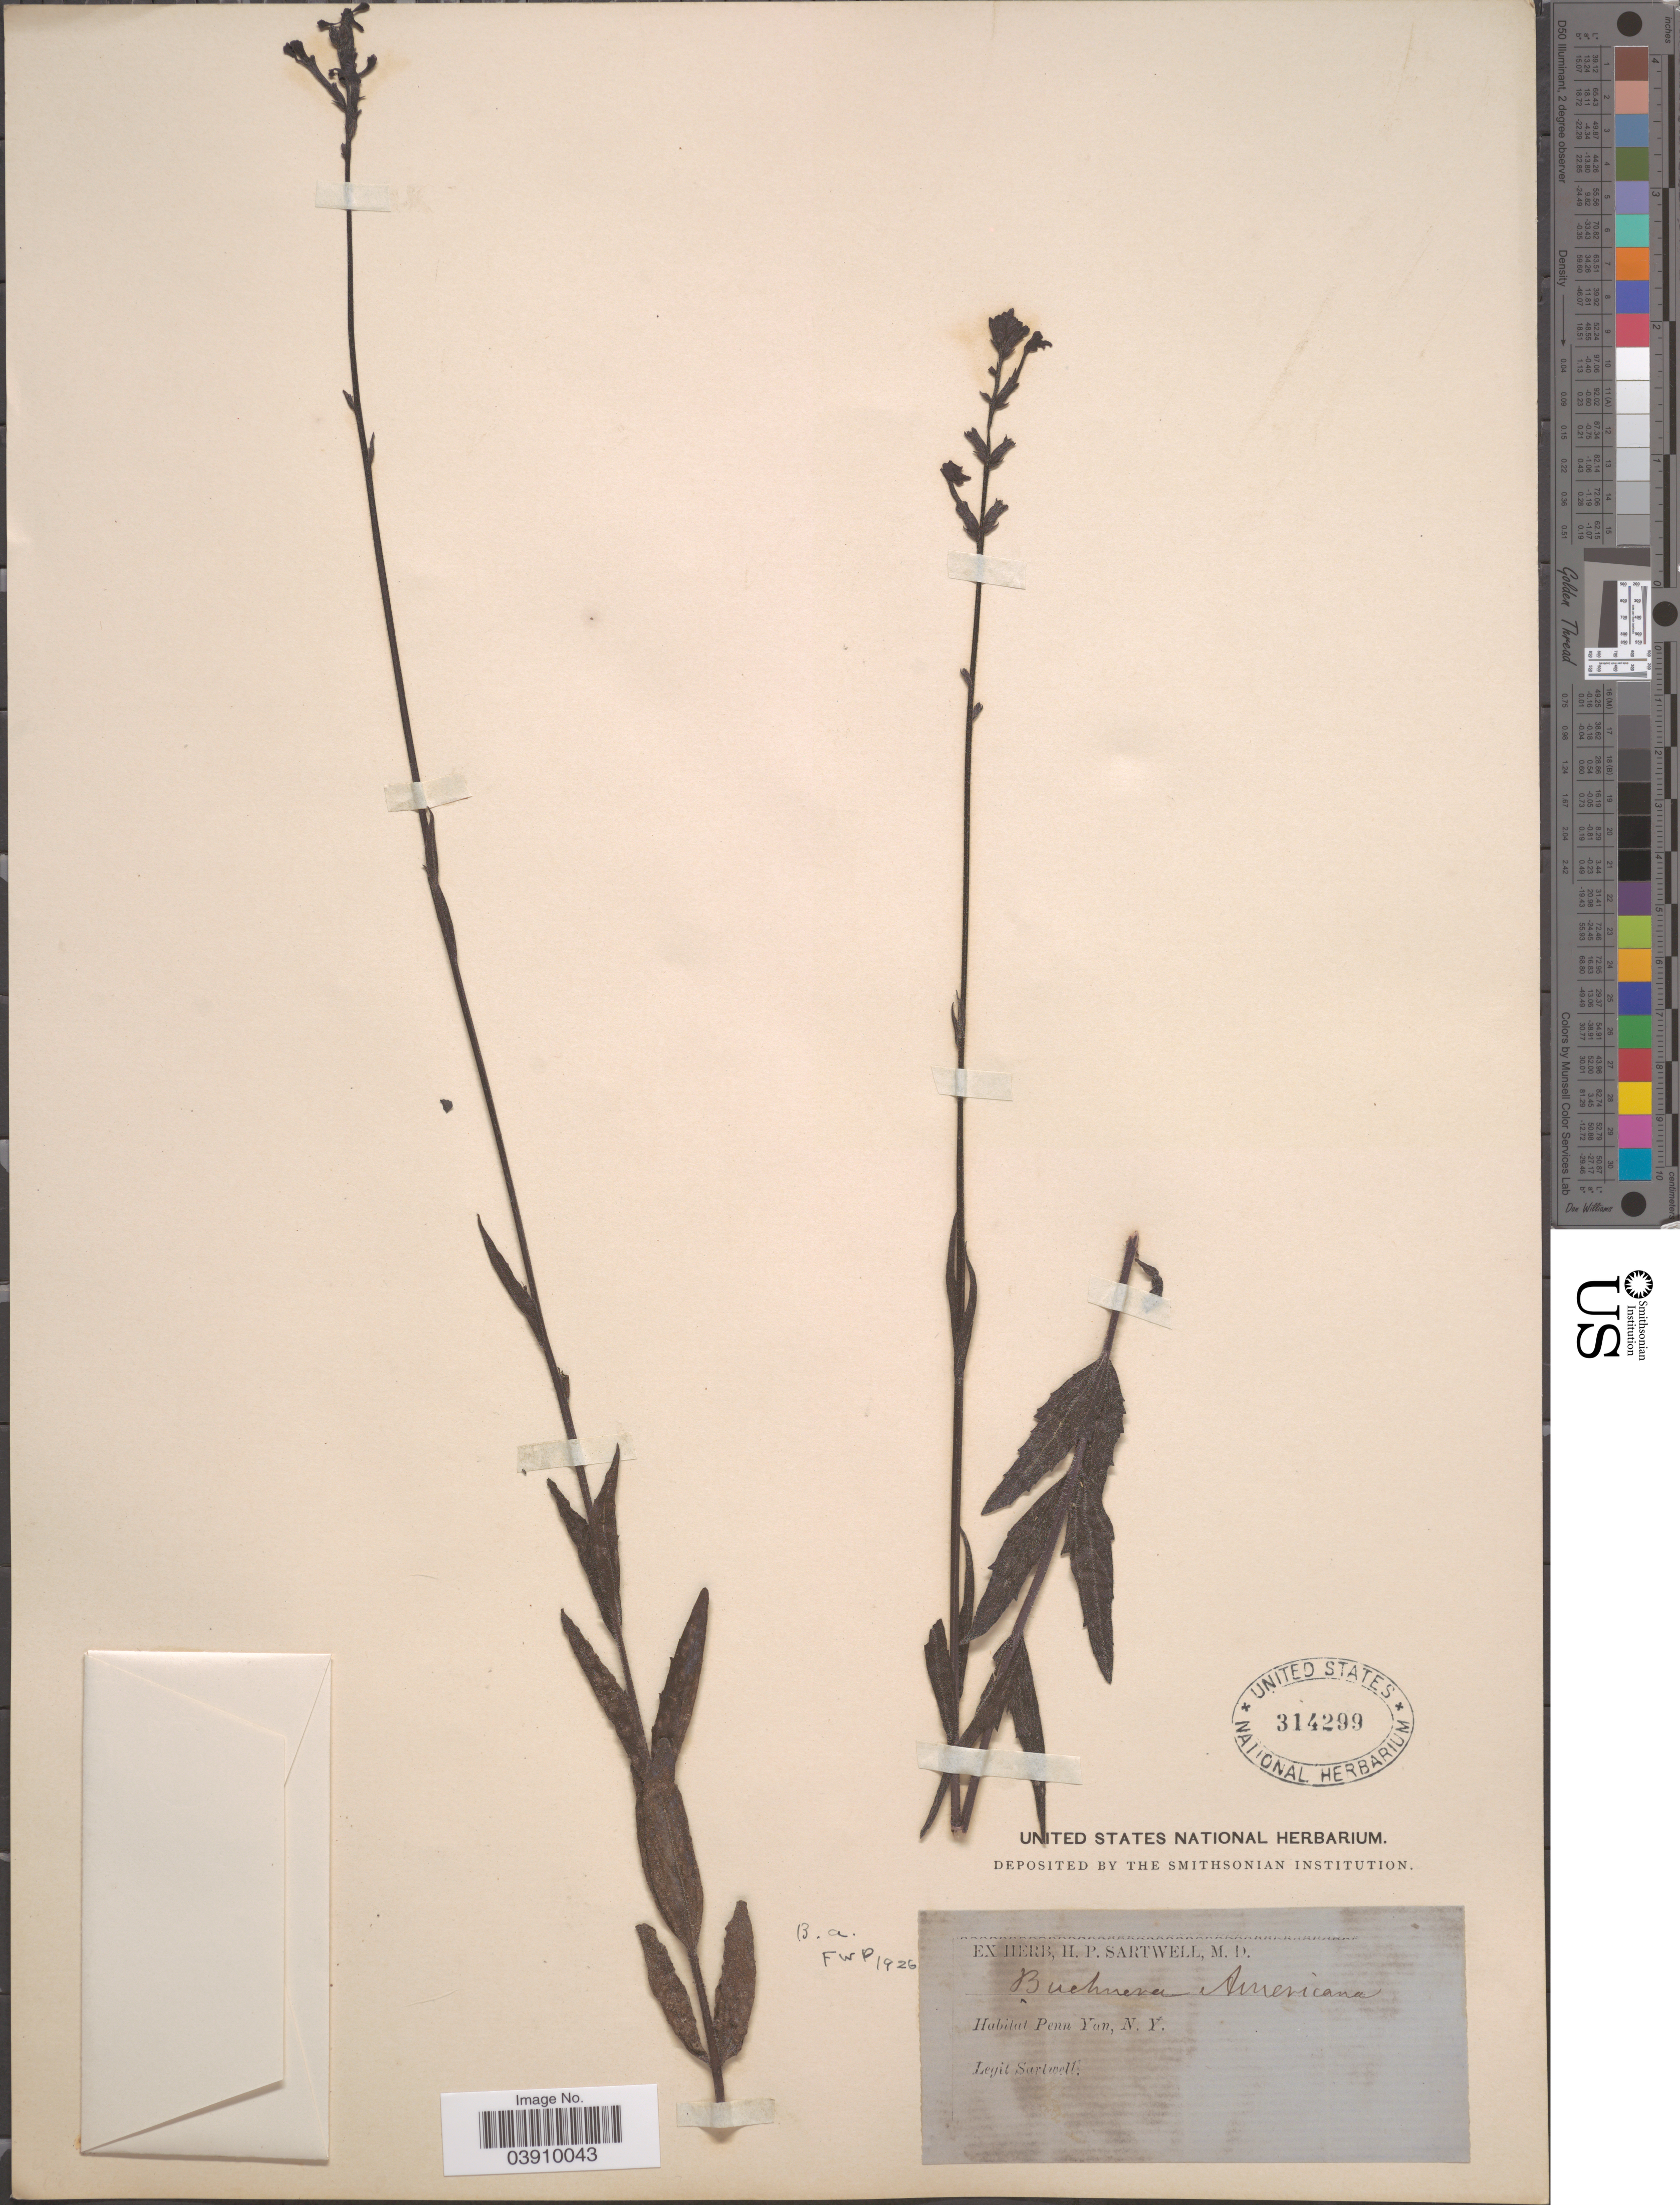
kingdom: Plantae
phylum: Tracheophyta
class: Magnoliopsida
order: Lamiales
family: Orobanchaceae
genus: Buchnera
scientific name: Buchnera americana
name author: L.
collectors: H. P. Sartwell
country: United States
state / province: New York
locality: Penn Yan.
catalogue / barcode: US 314299